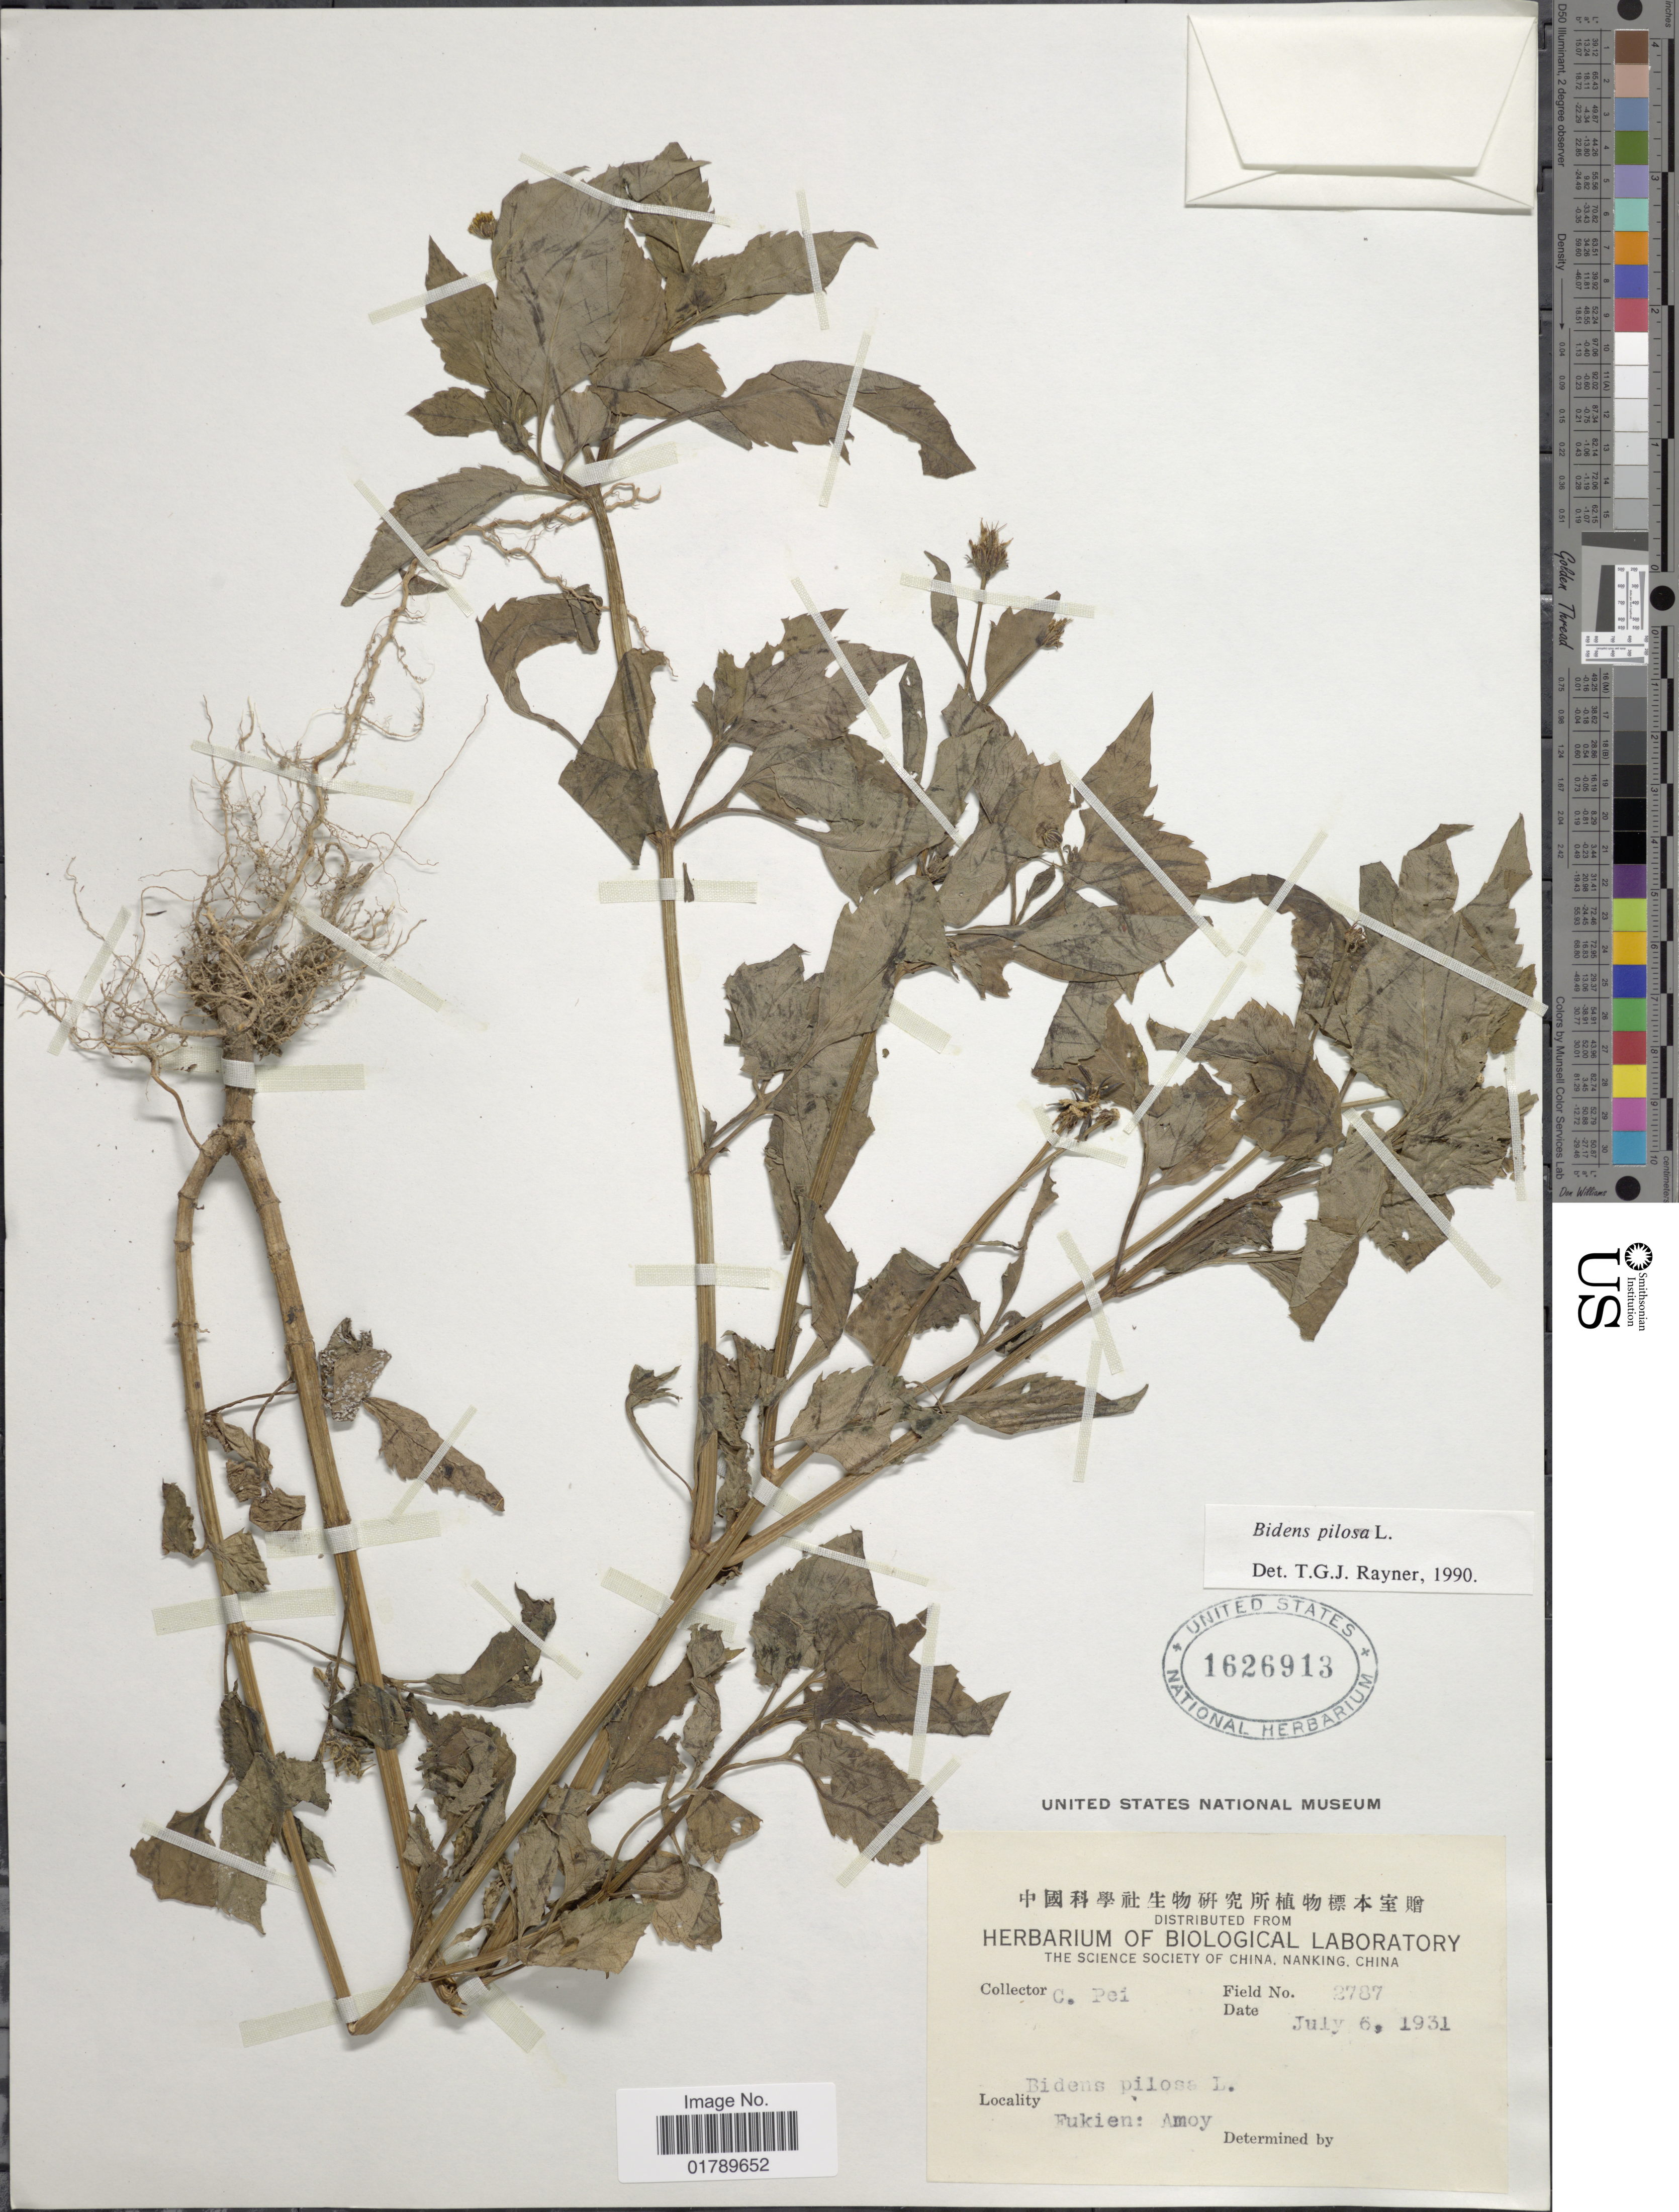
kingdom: Plantae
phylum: Tracheophyta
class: Magnoliopsida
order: Asterales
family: Asteraceae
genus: Bidens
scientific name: Bidens pilosa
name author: L.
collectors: C. P'ei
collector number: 2787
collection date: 1931-07-06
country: China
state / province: Fujian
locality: Fukien: AMoy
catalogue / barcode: US 1626913